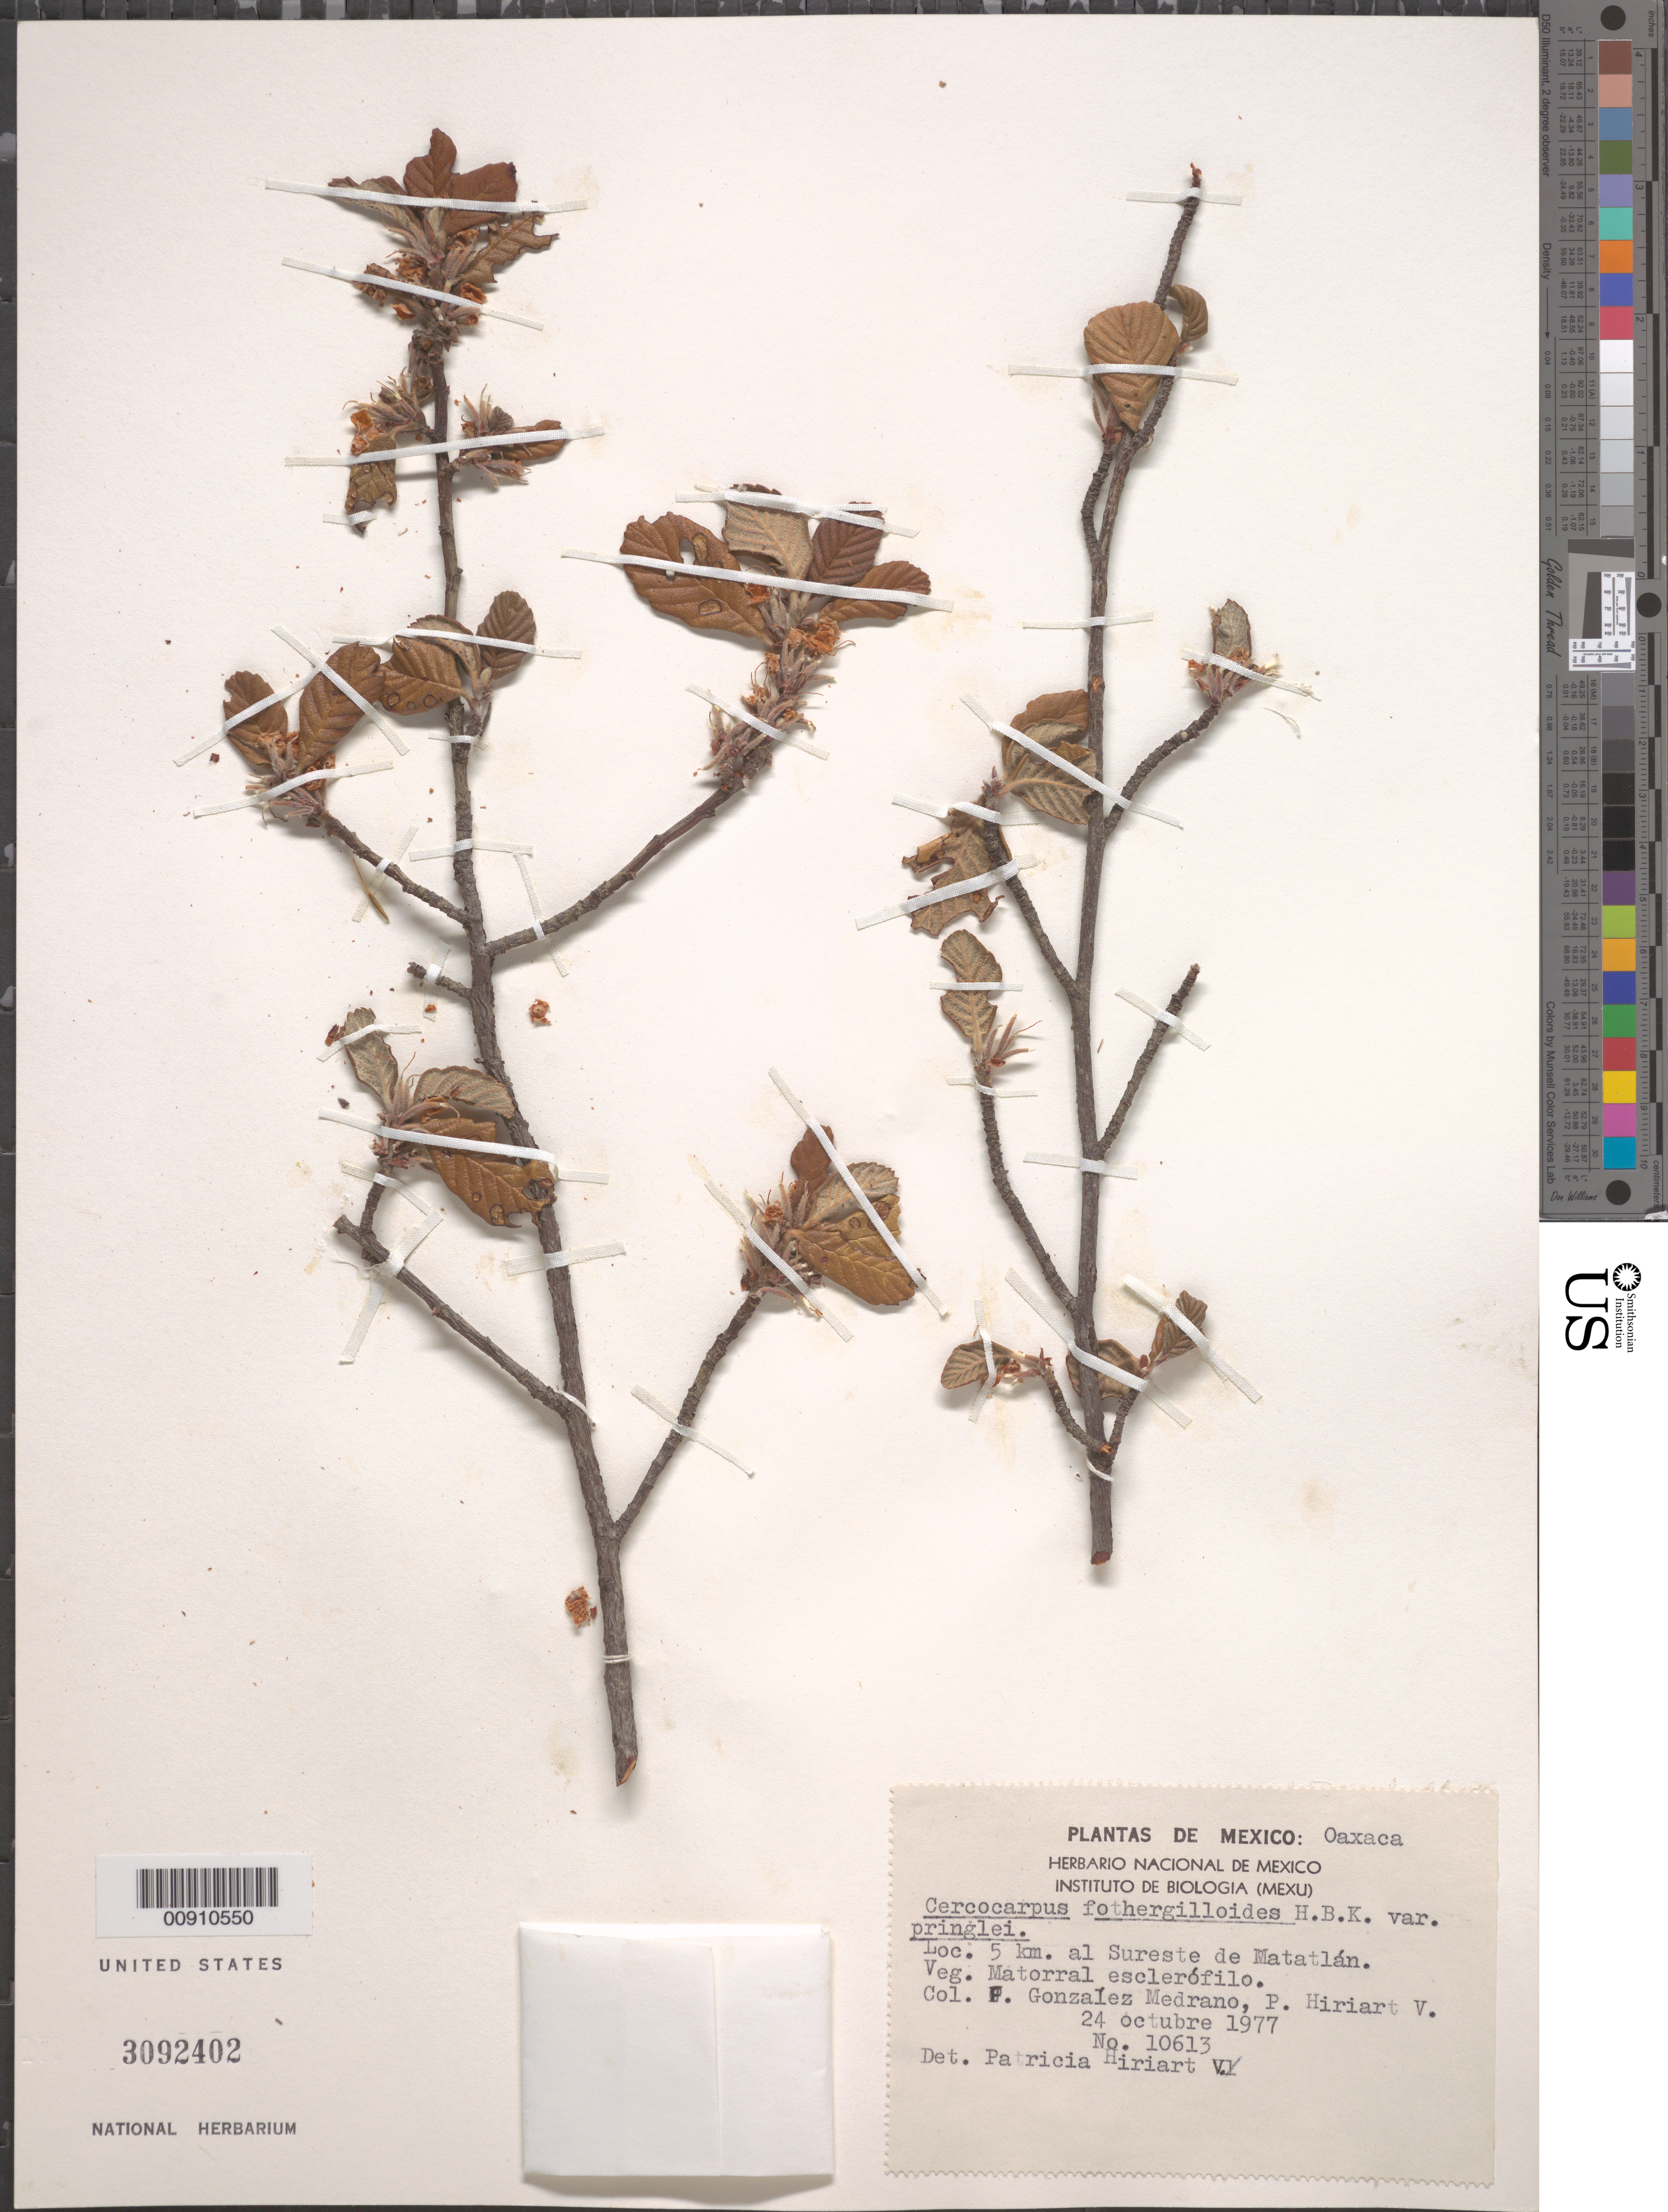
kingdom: Plantae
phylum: Tracheophyta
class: Magnoliopsida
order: Rosales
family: Rosaceae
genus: Cercocarpus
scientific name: Cercocarpus fothergilloides var. pringlei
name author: Kunth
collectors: F. Medrano & Hiriart, P. V.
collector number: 10613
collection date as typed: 24 Oct 1977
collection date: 1977-10-24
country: Mexico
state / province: Oaxaca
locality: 5 km al Sureste de Matatlán.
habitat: Matorral esclerófilo.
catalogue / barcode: US 3092402